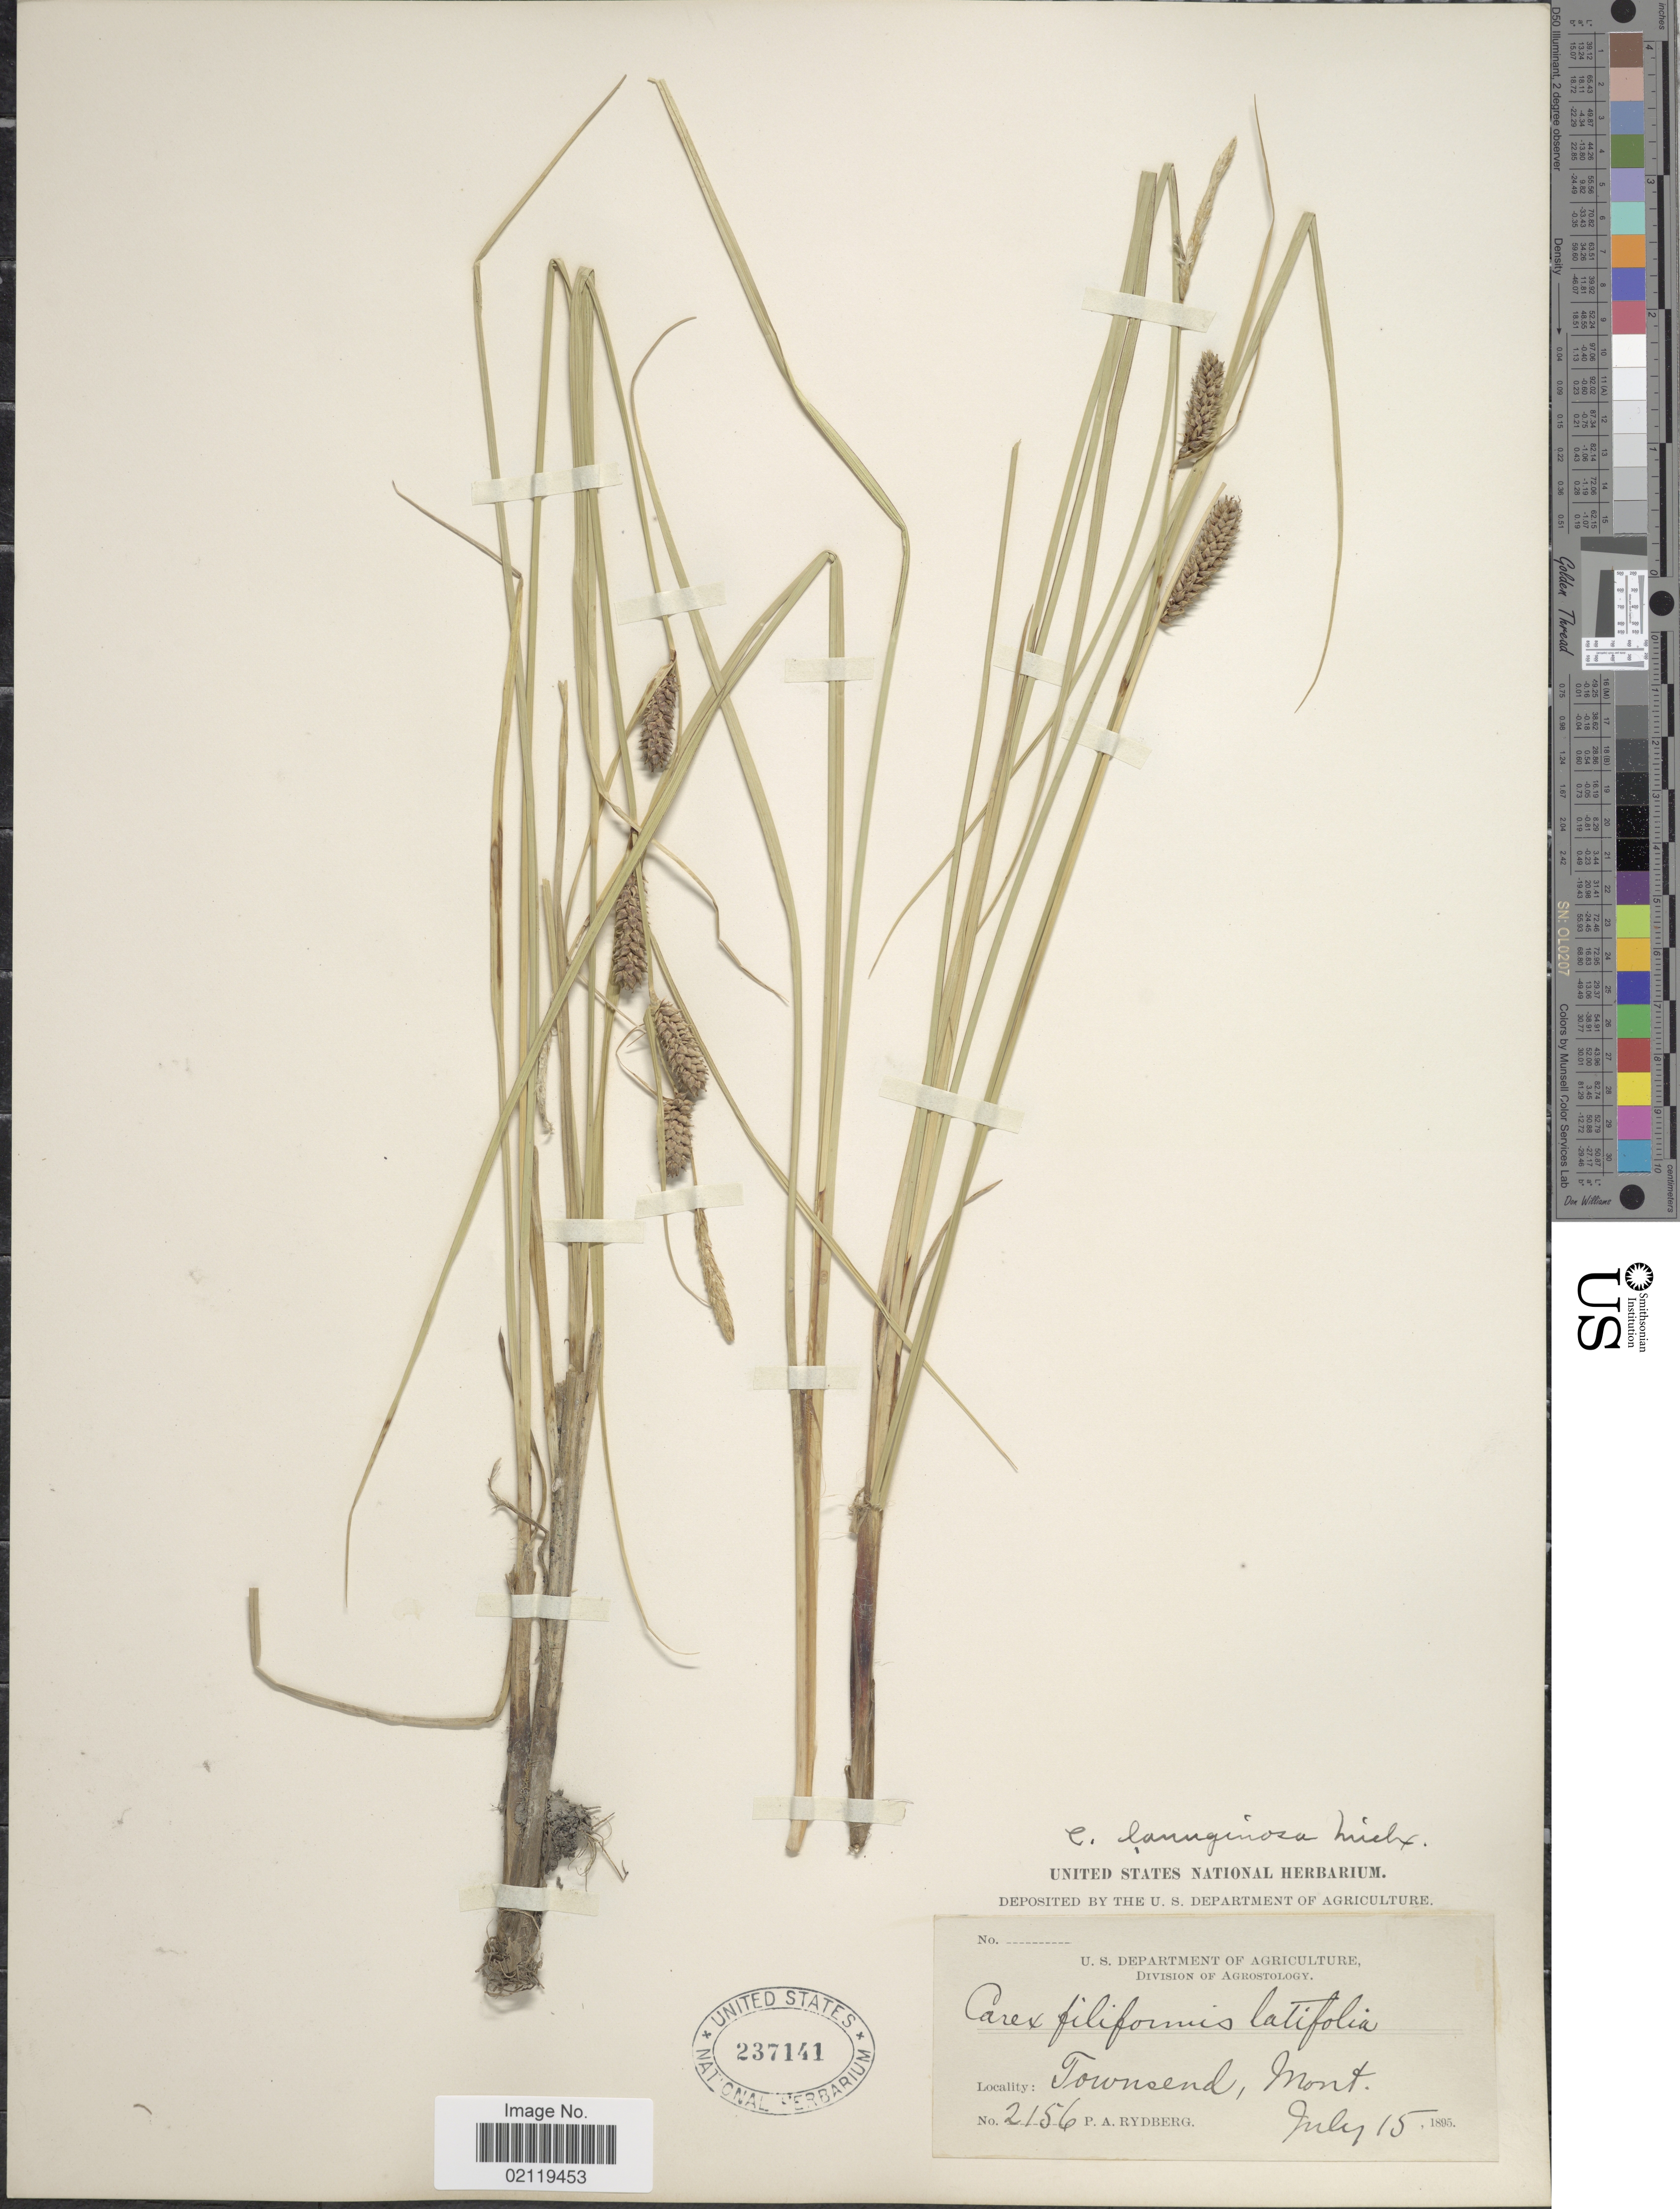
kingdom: Plantae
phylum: Tracheophyta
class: Liliopsida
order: Poales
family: Cyperaceae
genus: Carex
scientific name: Carex pellita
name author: Muhl. ex Willd.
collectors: P. A. Rydberg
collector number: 2156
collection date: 1895-07-15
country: United States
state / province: Montana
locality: Townsend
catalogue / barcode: US 237141